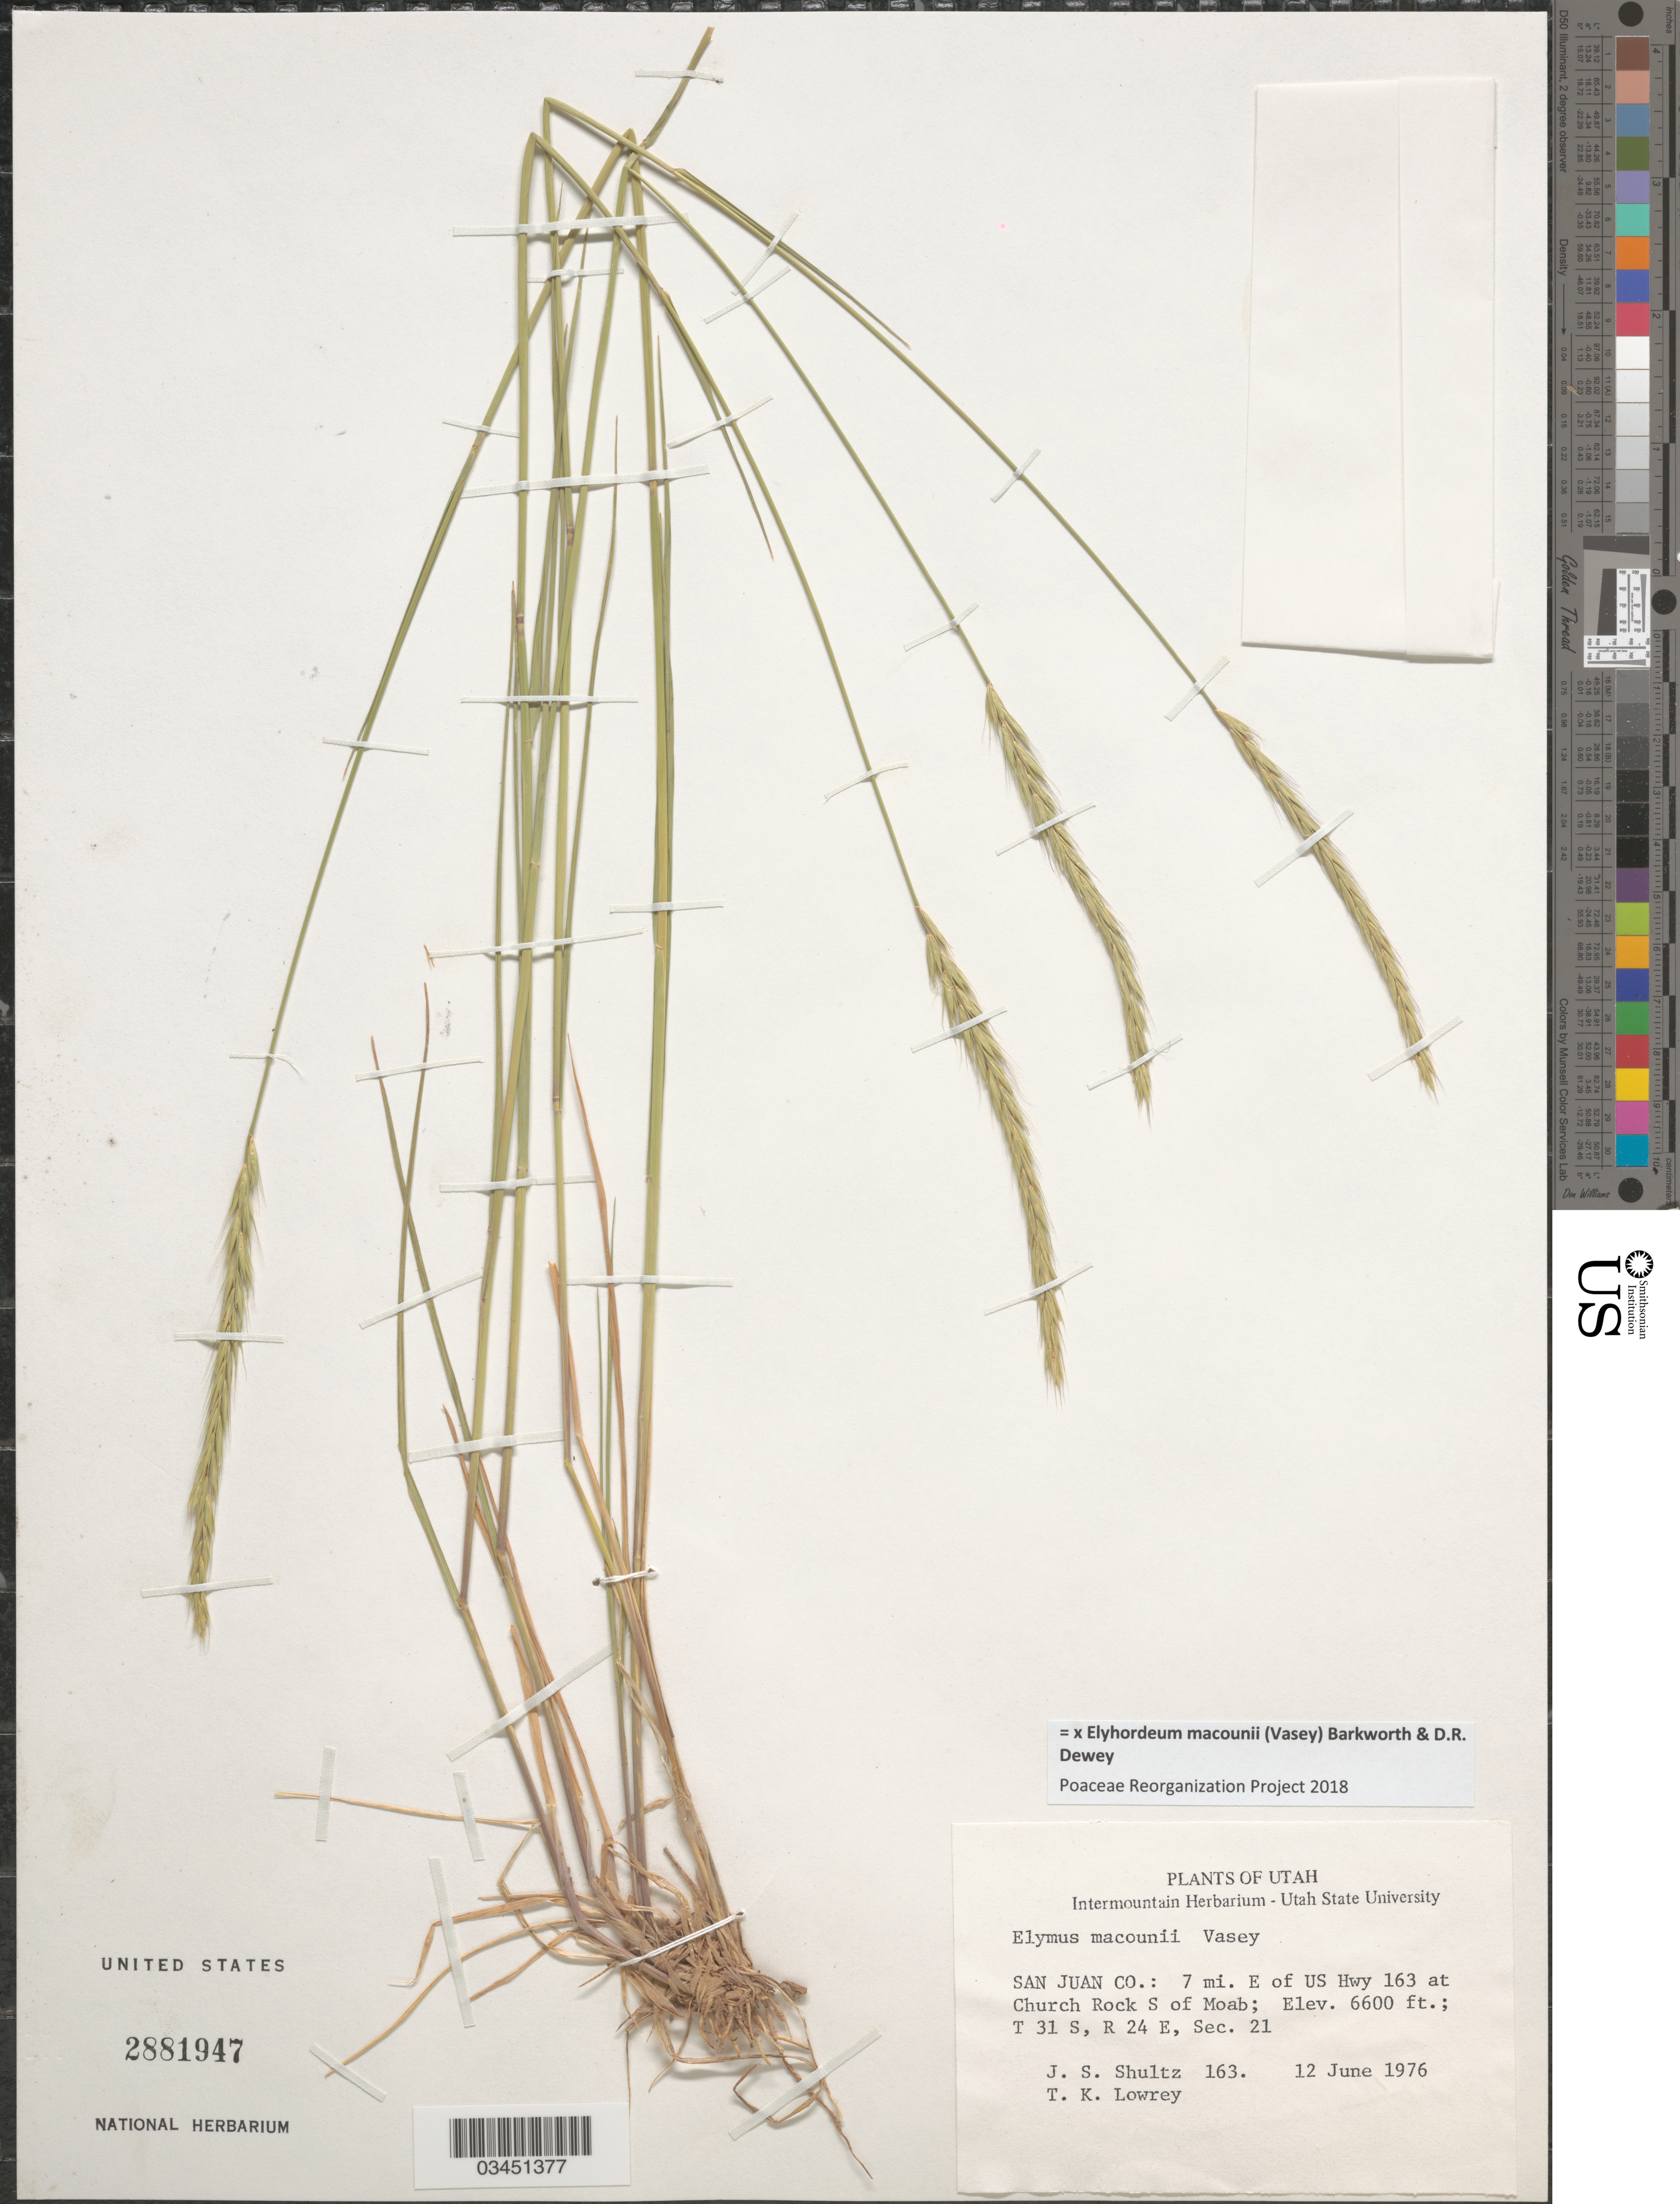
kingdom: Plantae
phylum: Tracheophyta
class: Liliopsida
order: Poales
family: Poaceae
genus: Elyhordeum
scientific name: x Elyhordeum macounii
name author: (Vasey) Barkworth & Dewey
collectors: J. Shultz & T. Lowrey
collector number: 163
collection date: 1976-06-12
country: United States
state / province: Utah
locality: San Juan Co.: 7 mi. E of US Hwy 163 at Church Rock S of Moab; T 31 S, R 24 E, Sec. 21.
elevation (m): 2012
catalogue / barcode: US 2881947